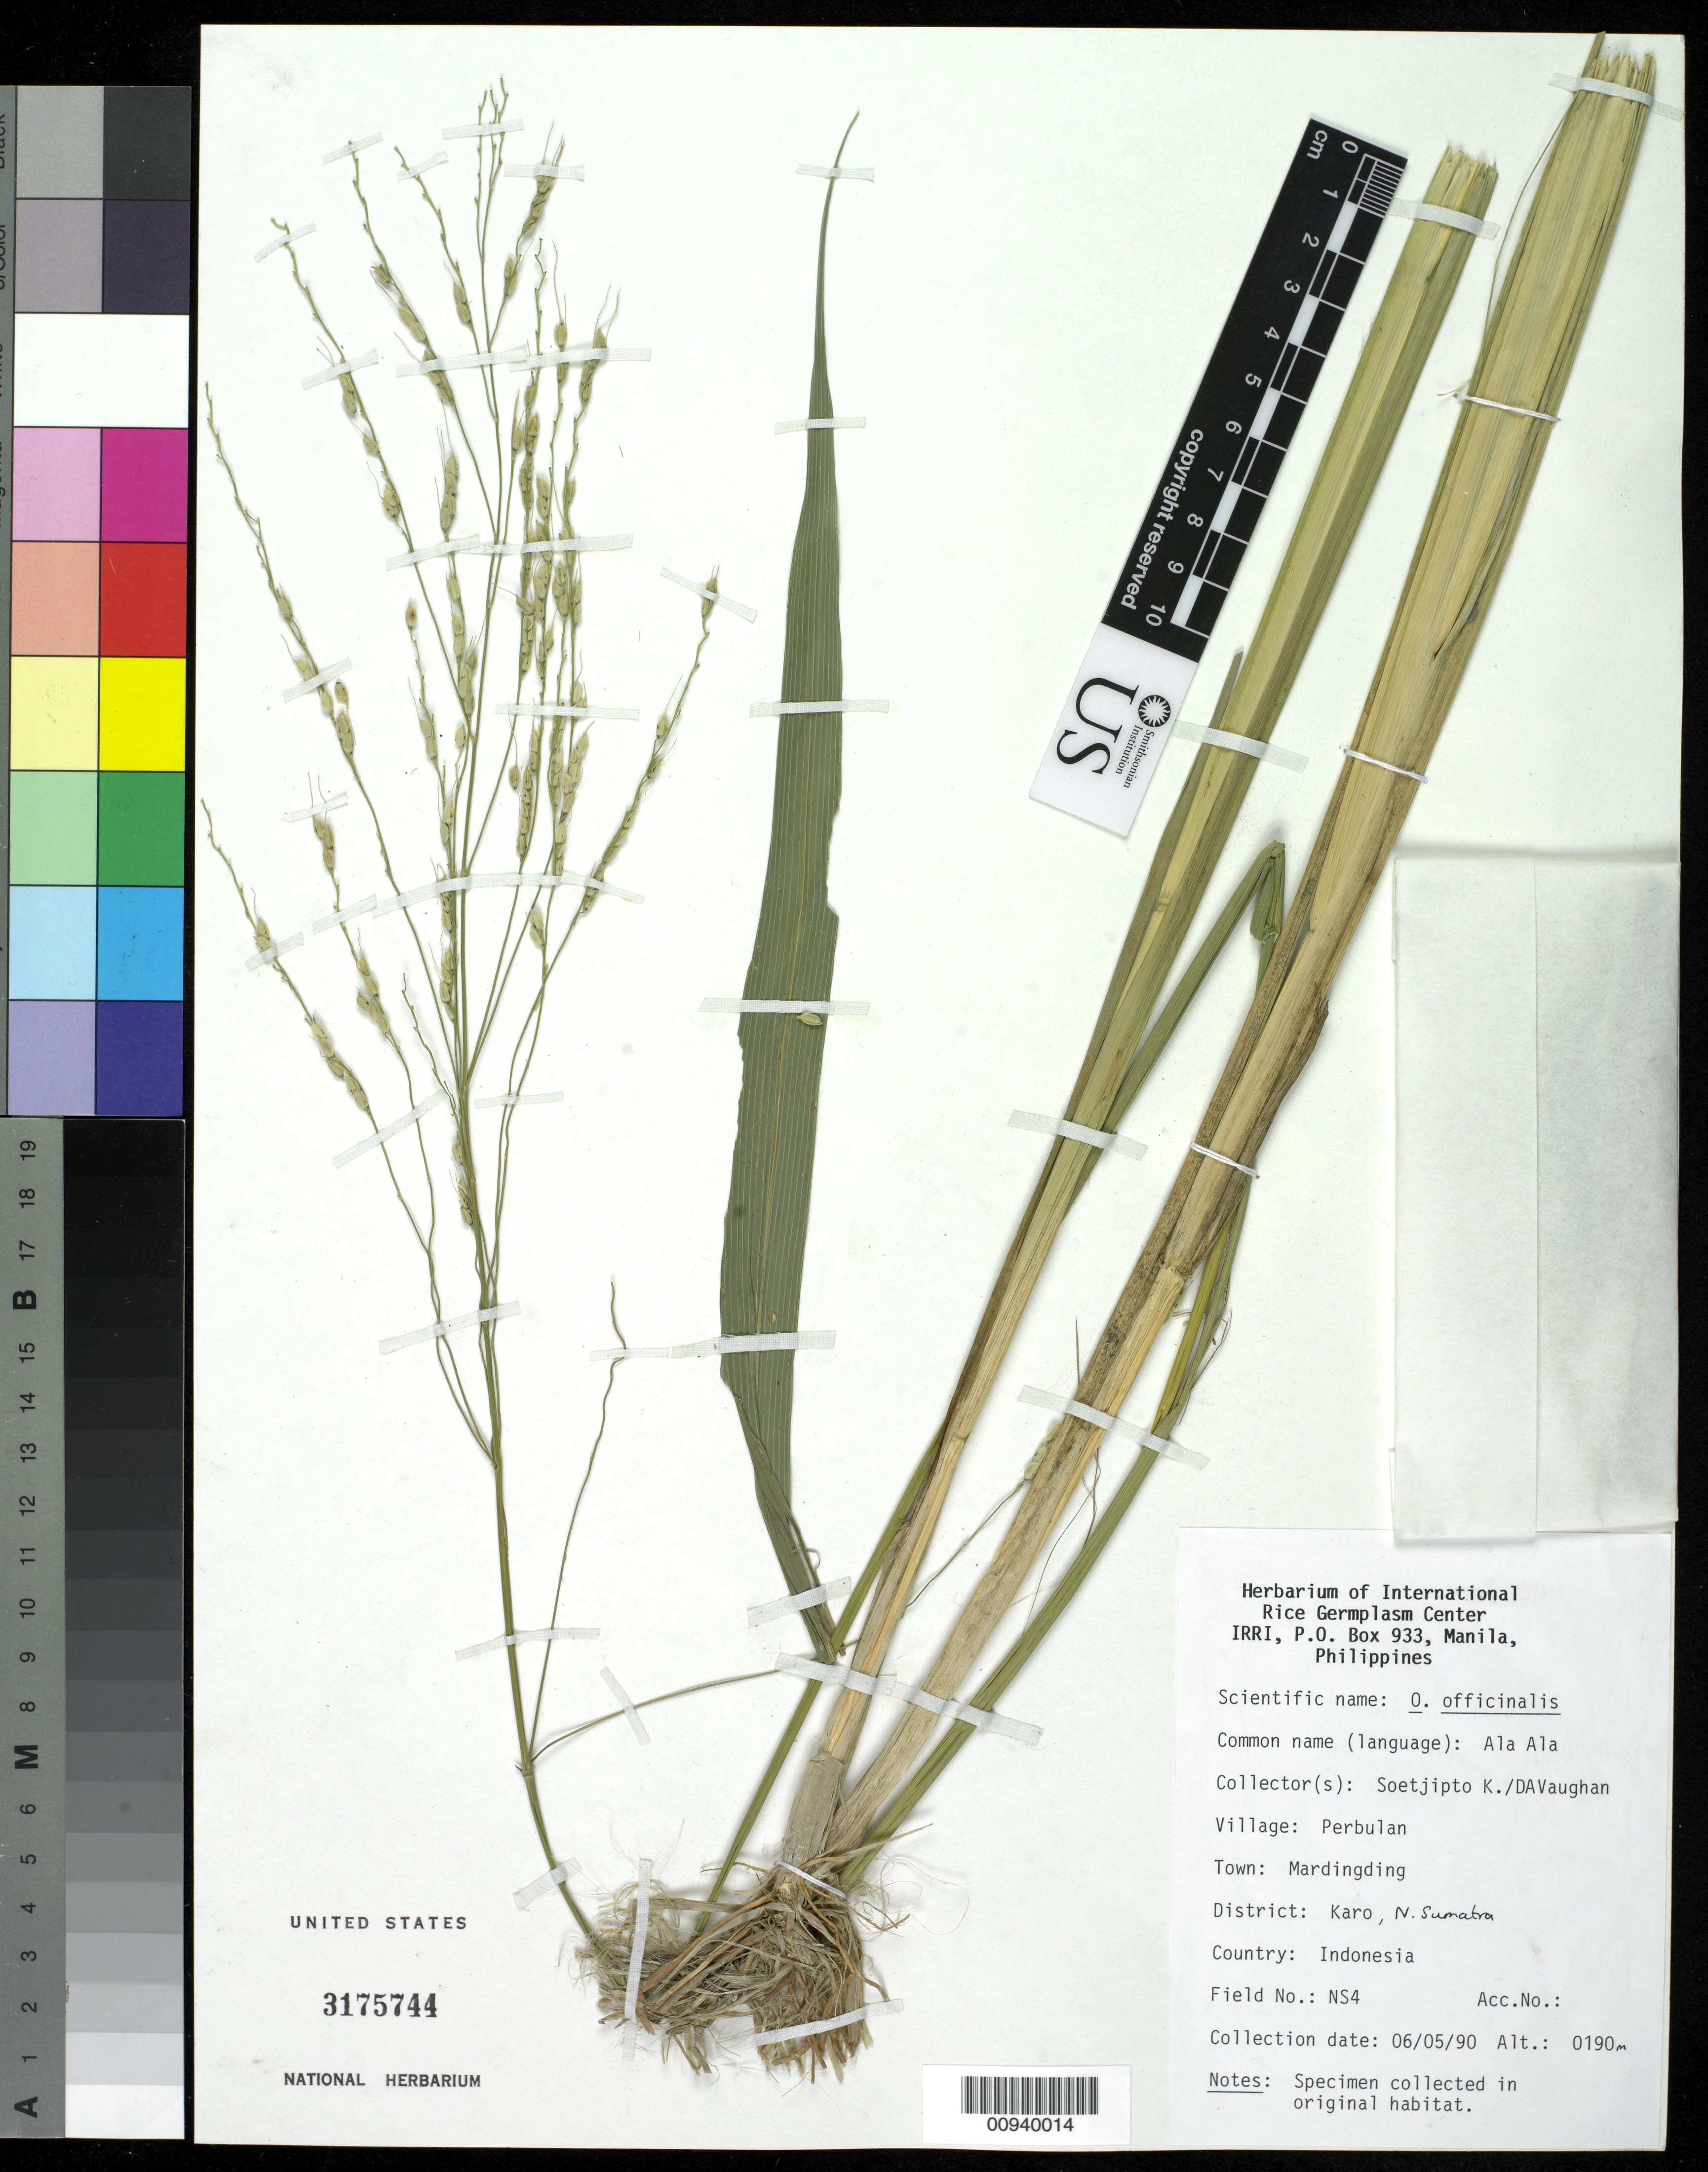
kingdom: Plantae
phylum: Tracheophyta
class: Liliopsida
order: Poales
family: Poaceae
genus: Oryza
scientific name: Oryza officinalis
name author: Wall.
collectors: -. Soetjipto & D. Vaughan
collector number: NS 4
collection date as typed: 05 Jun 1990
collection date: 1990-06-05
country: Indonesia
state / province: Sumatra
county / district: North Sumatra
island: Sumatra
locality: Karo, Mardingding, Perbulan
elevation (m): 190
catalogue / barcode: US 3175744